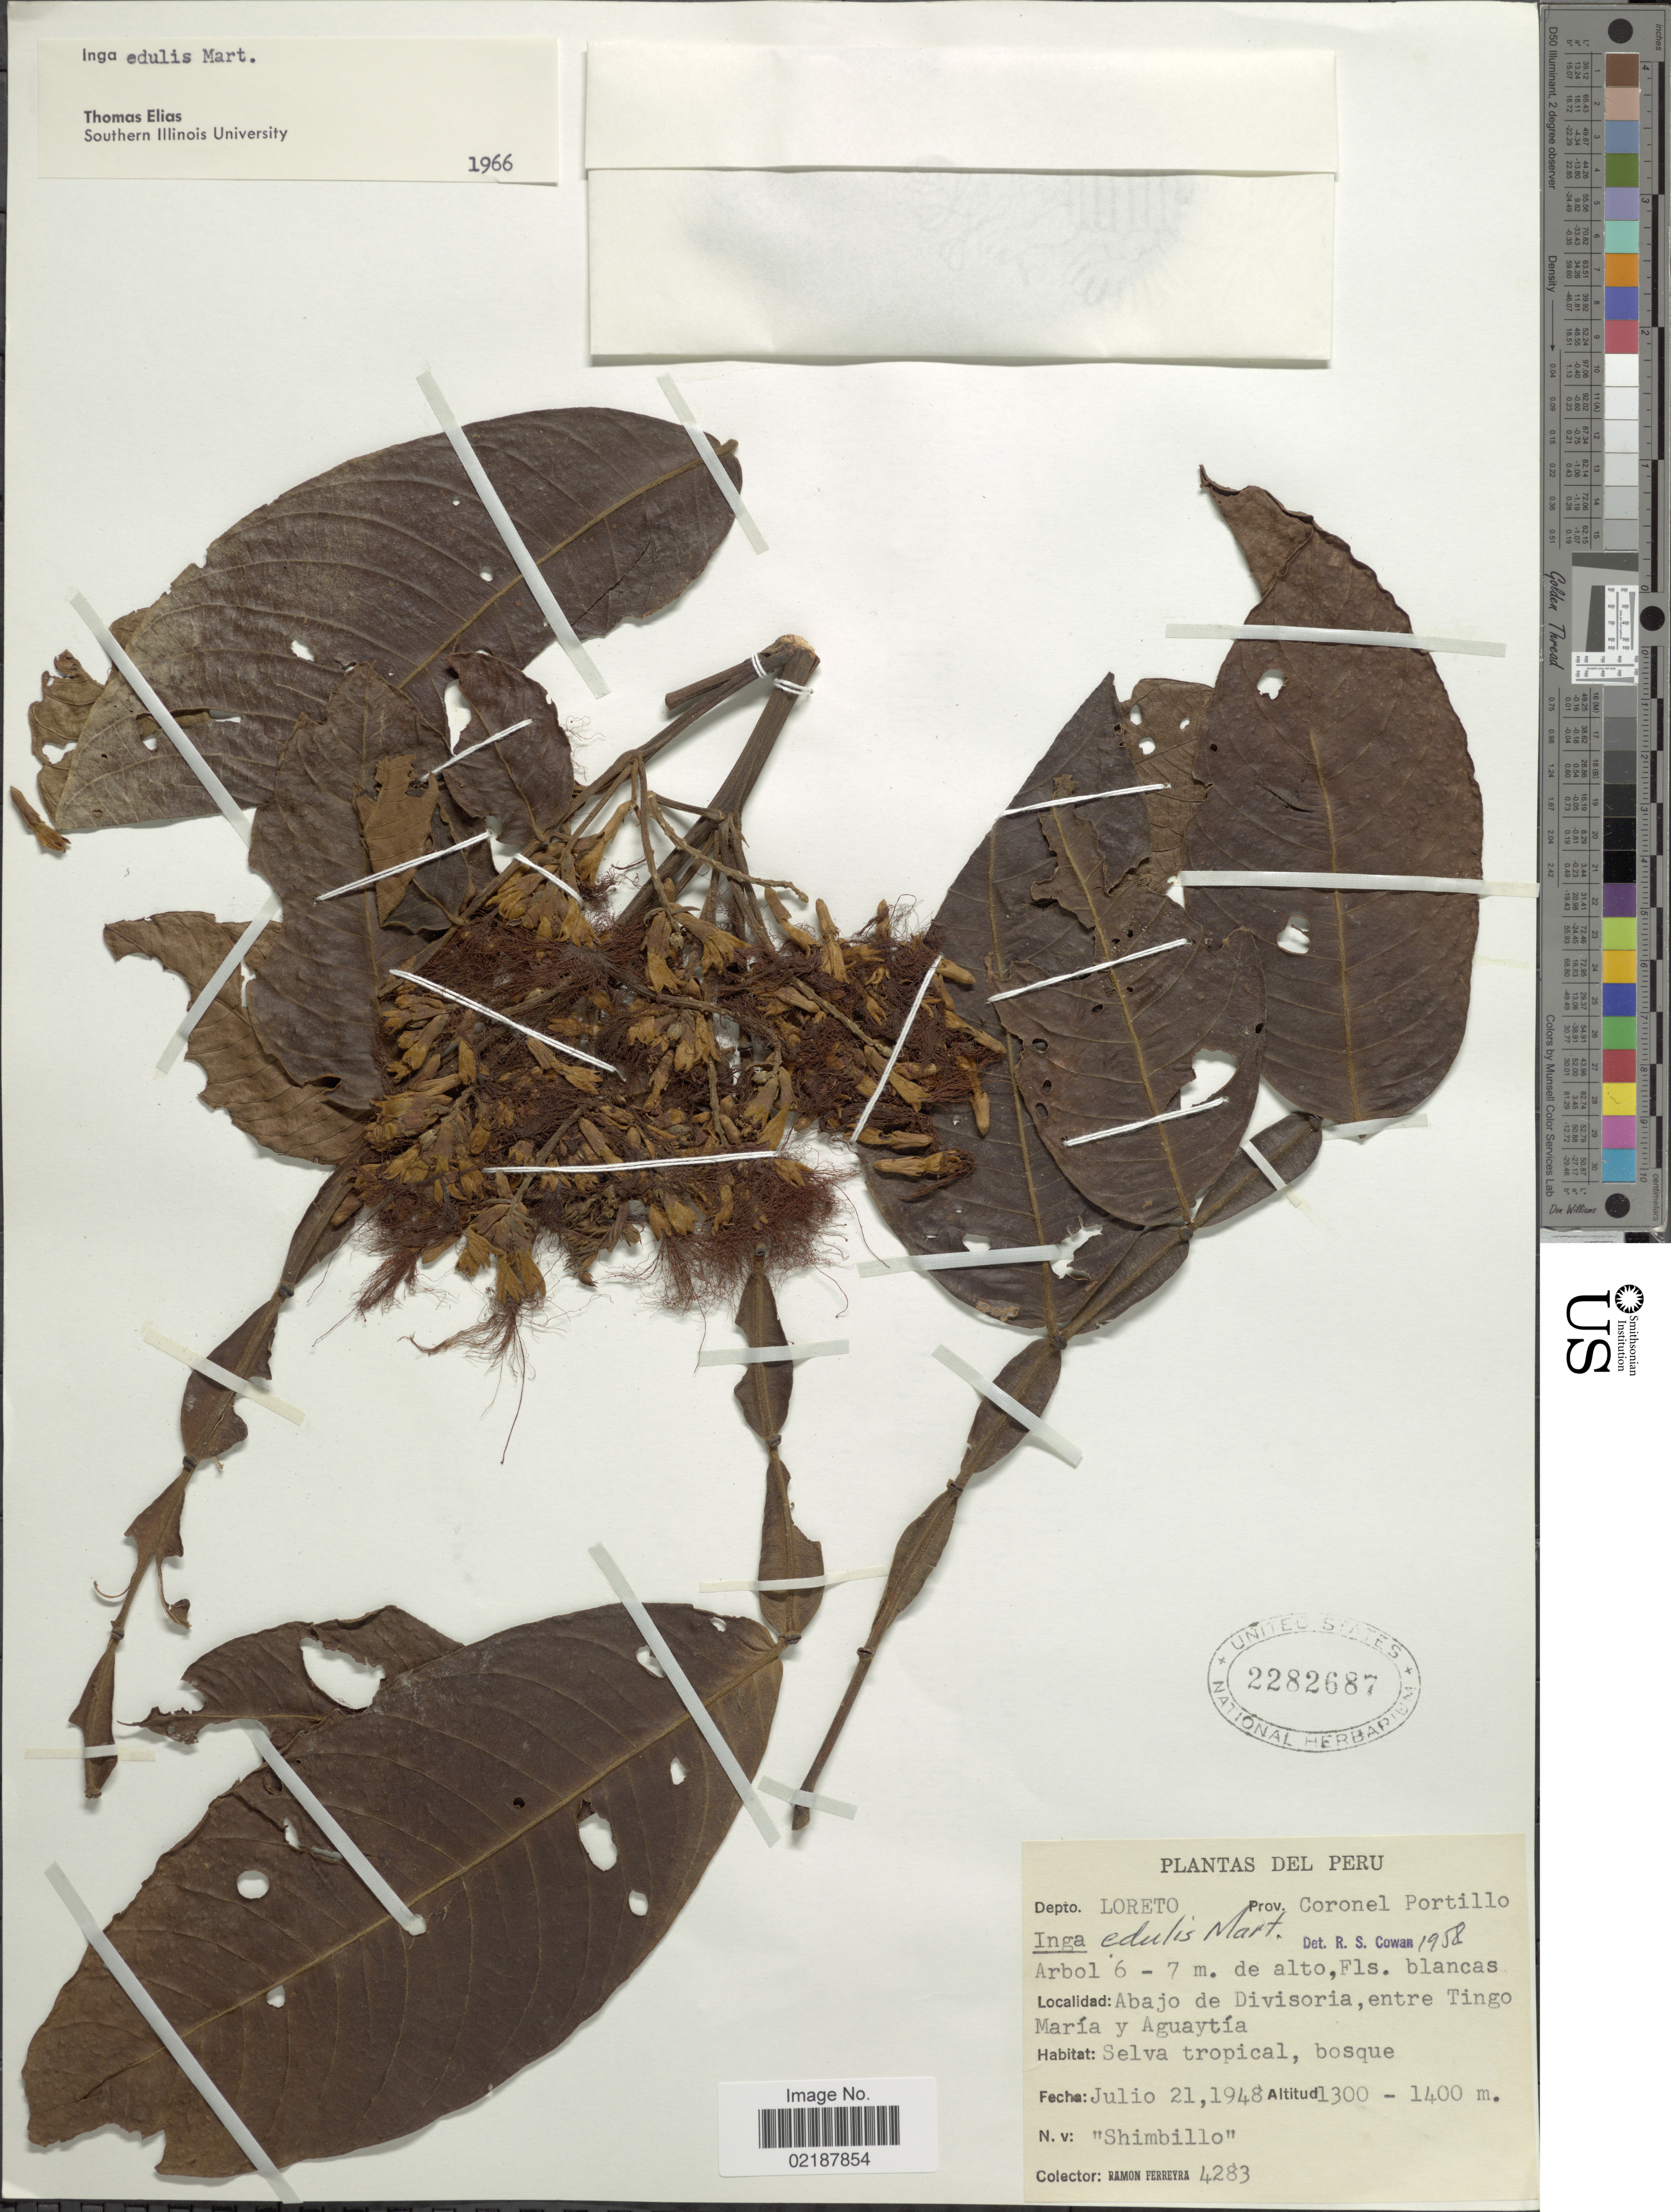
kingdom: Plantae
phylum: Tracheophyta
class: Magnoliopsida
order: Fabales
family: Fabaceae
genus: Inga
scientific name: Inga edulis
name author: Mart.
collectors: R. A. Ferreyra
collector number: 4283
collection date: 1948-07-21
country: Peru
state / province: Loreto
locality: Depto. Loreto, Prov. Coronel Portillo, Abajo de Divisoria, entre Tingo Maria y Aguaytia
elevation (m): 1300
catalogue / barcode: US 2282687